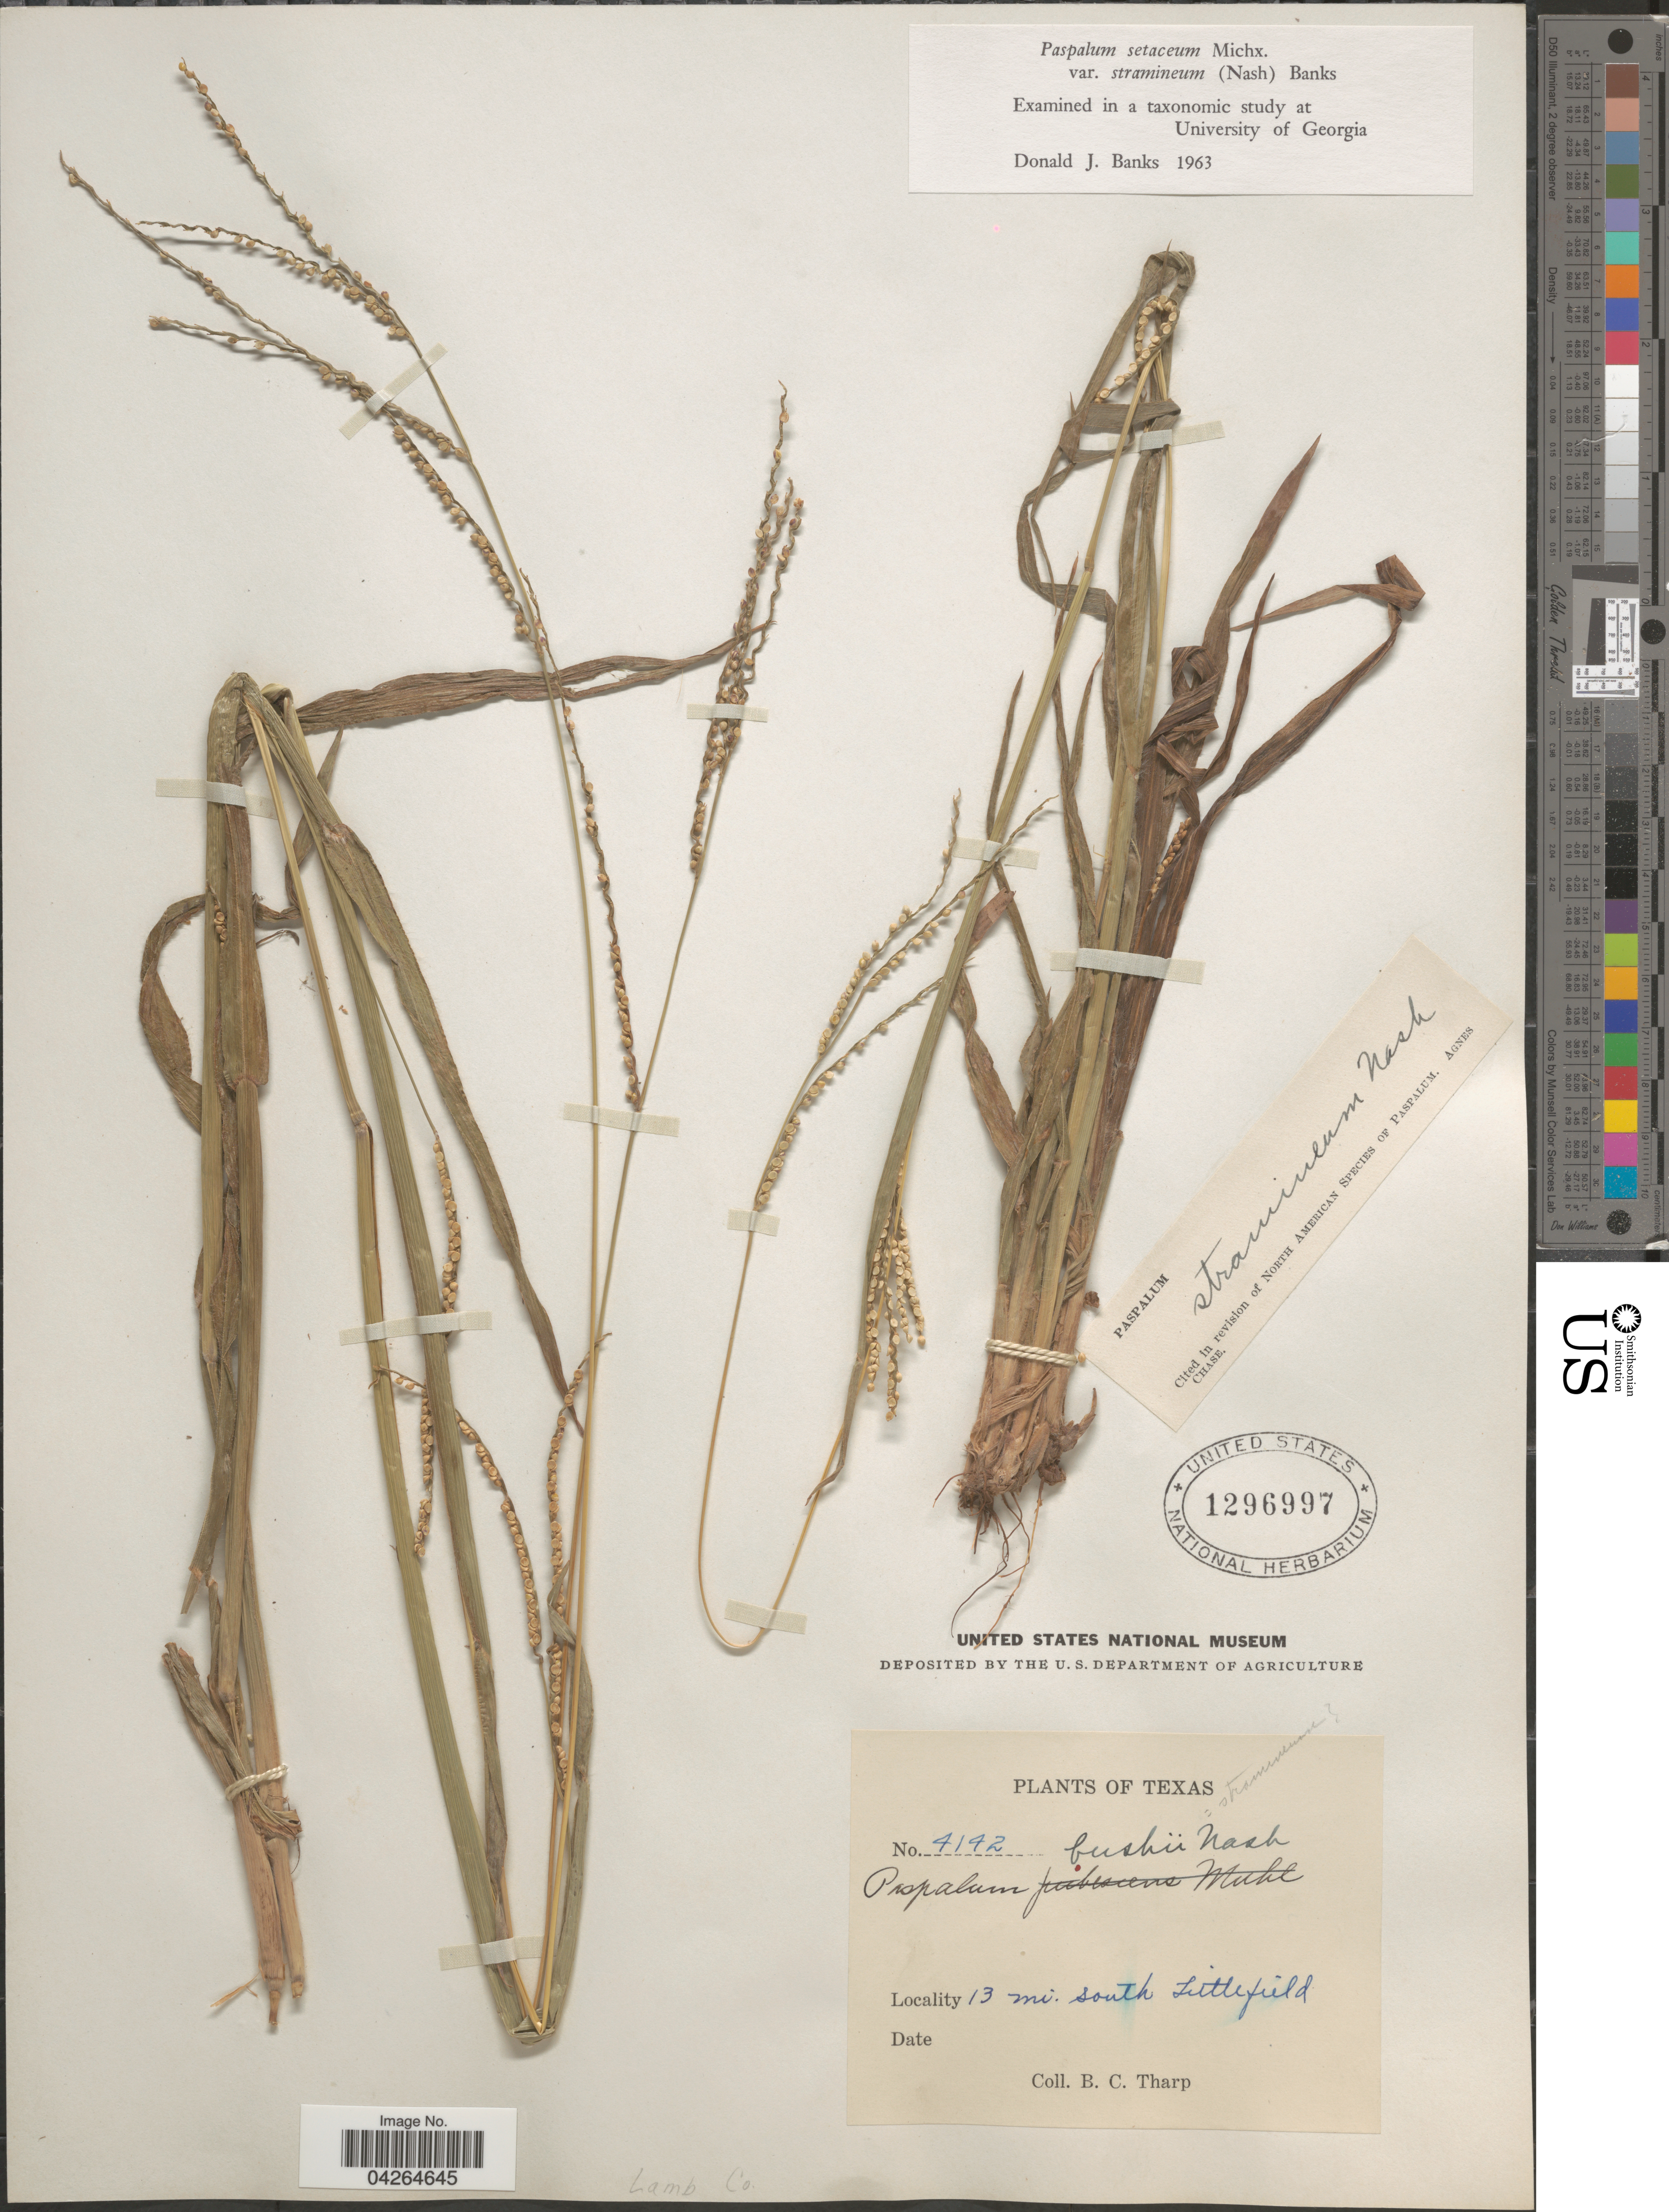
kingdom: Plantae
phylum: Tracheophyta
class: Liliopsida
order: Poales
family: Poaceae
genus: Paspalum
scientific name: Paspalum setaceum var. stramineum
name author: (Nash) D.J. Banks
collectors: B. C. Tharp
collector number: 4142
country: United States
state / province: Texas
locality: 13 mi. south Littlefield. Lamb Co.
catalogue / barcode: US 1296997